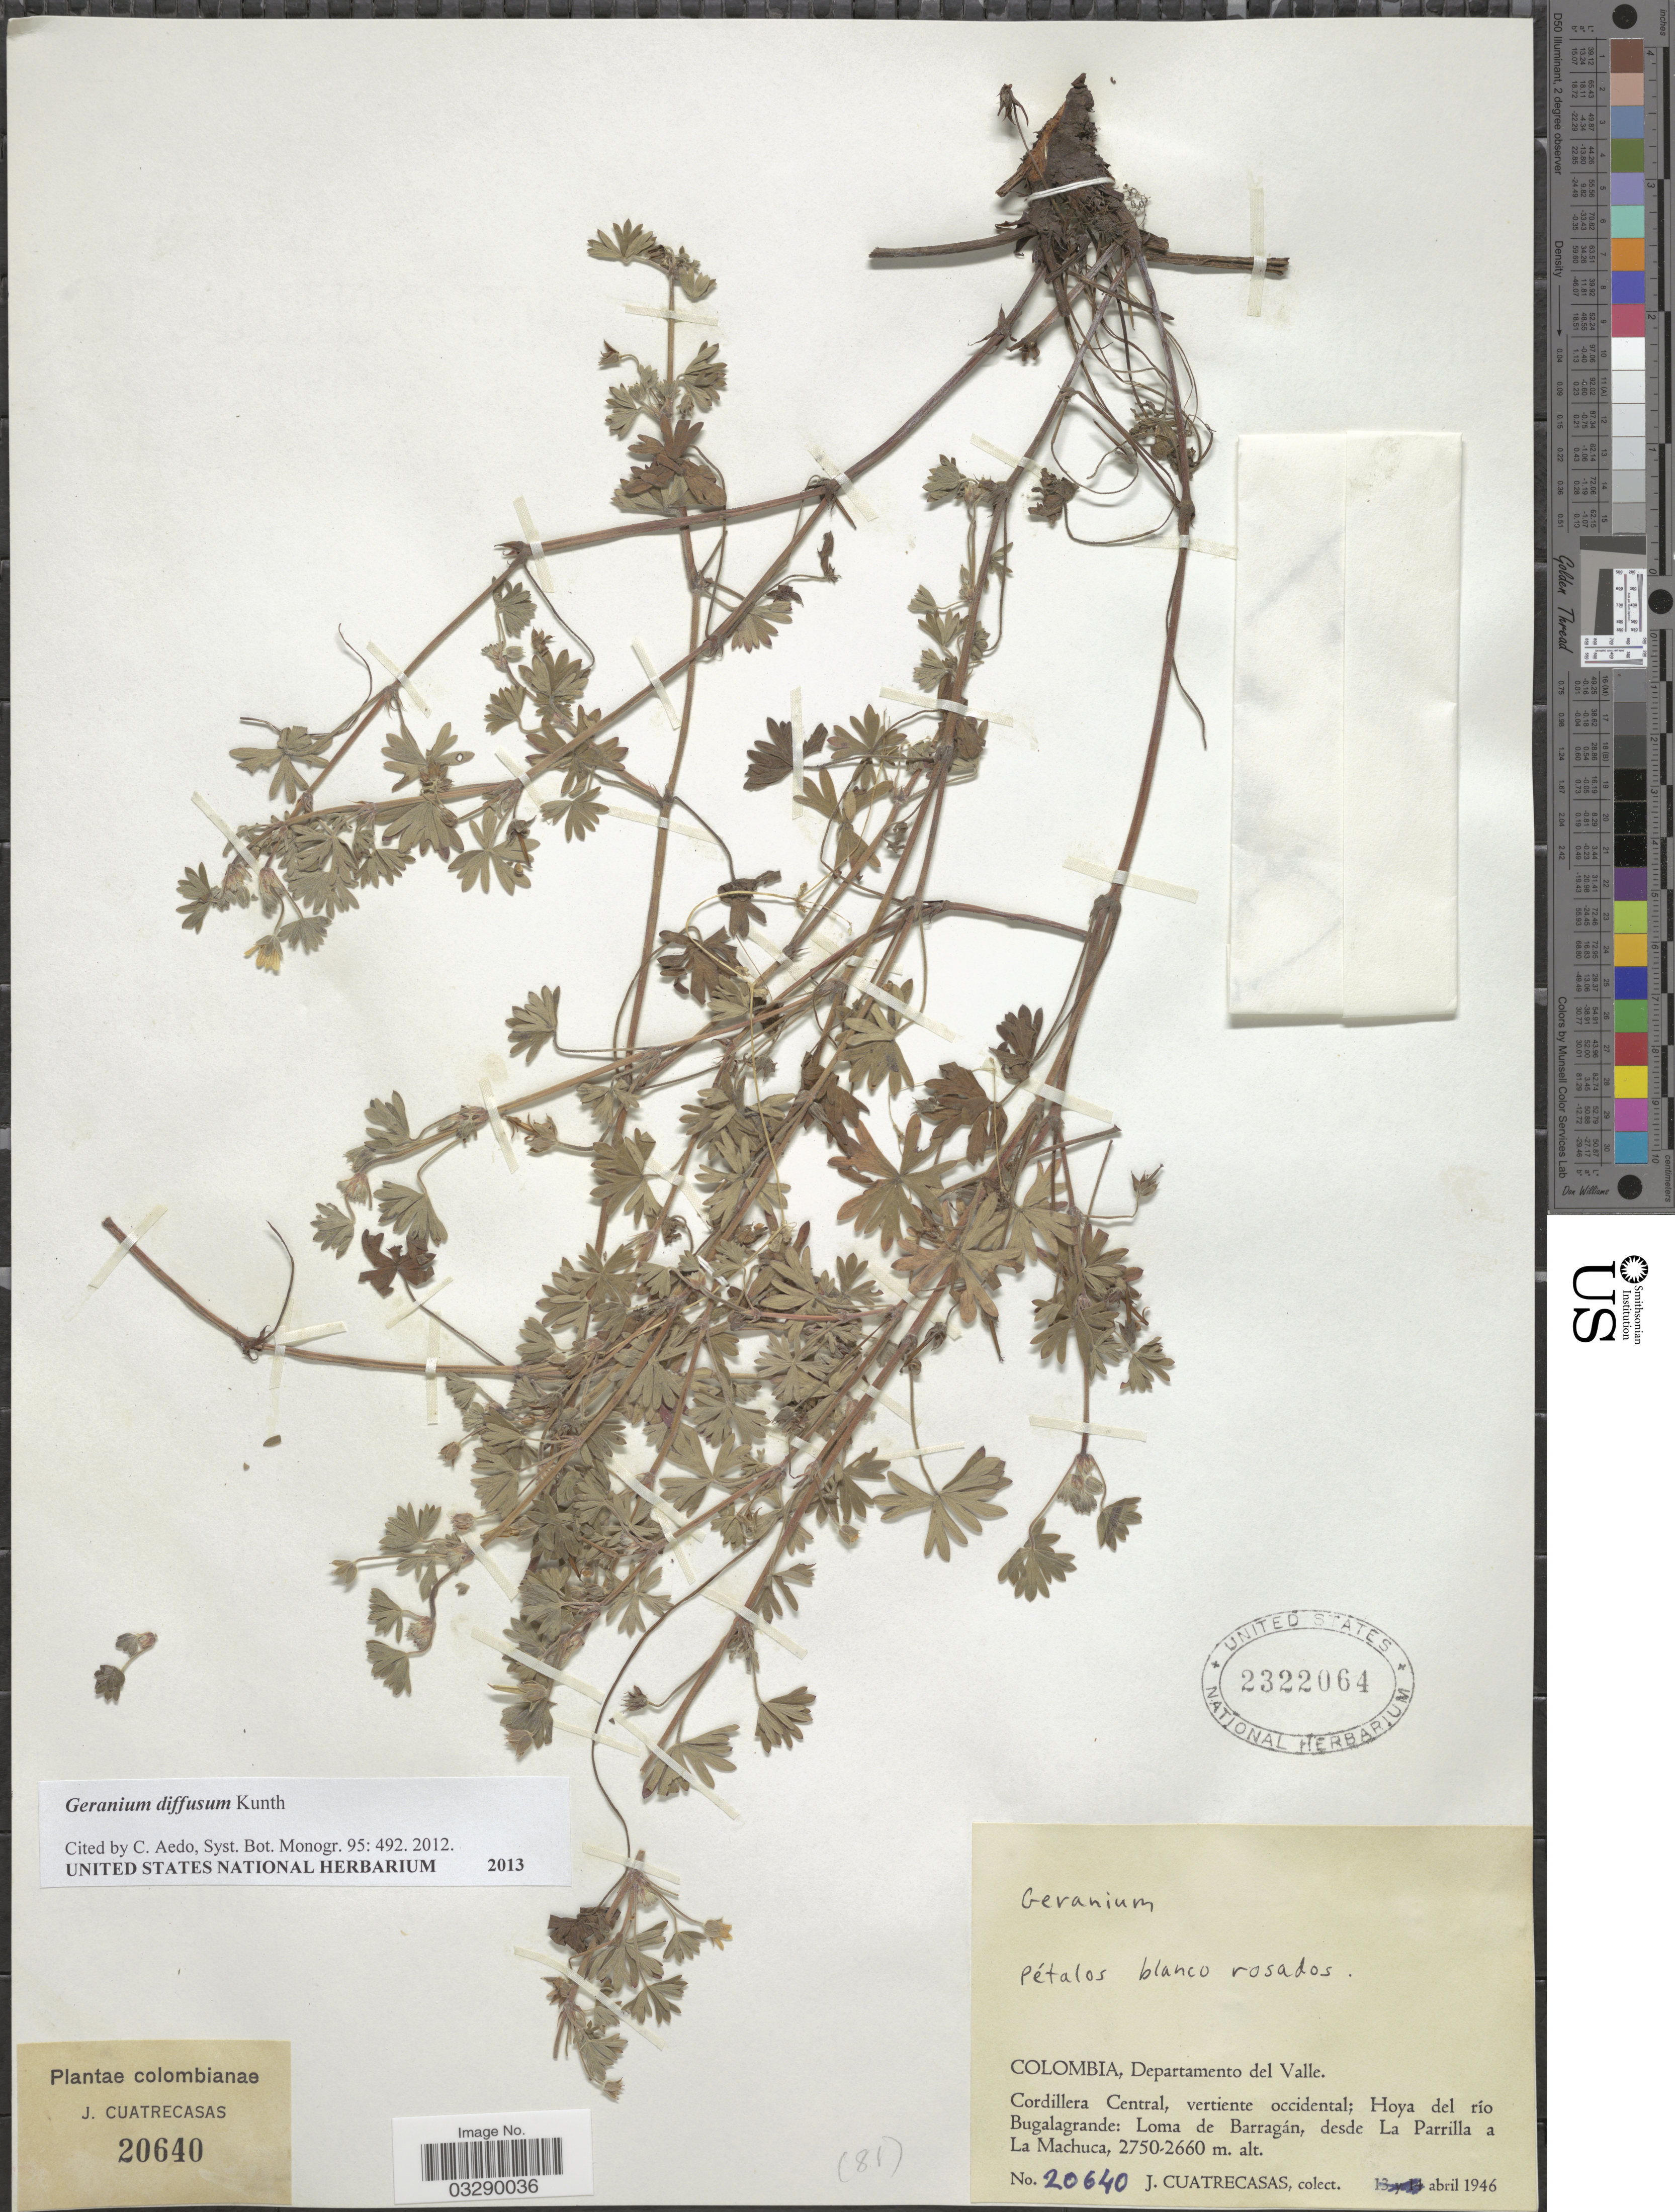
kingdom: Plantae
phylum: Tracheophyta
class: Magnoliopsida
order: Geraniales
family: Geraniaceae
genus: Geranium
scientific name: Geranium diffusum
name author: Kunth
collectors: J. Cuatrecasas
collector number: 20640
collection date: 1946-04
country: Colombia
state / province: Valle del Cauca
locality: Departamento del Valle. Cordillera Central, vertiente occidental; Hoya del río Bugalagrande: Loma de Barragán, desde La Parrilla a La Machuca.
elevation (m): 2660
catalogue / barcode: US 2322064